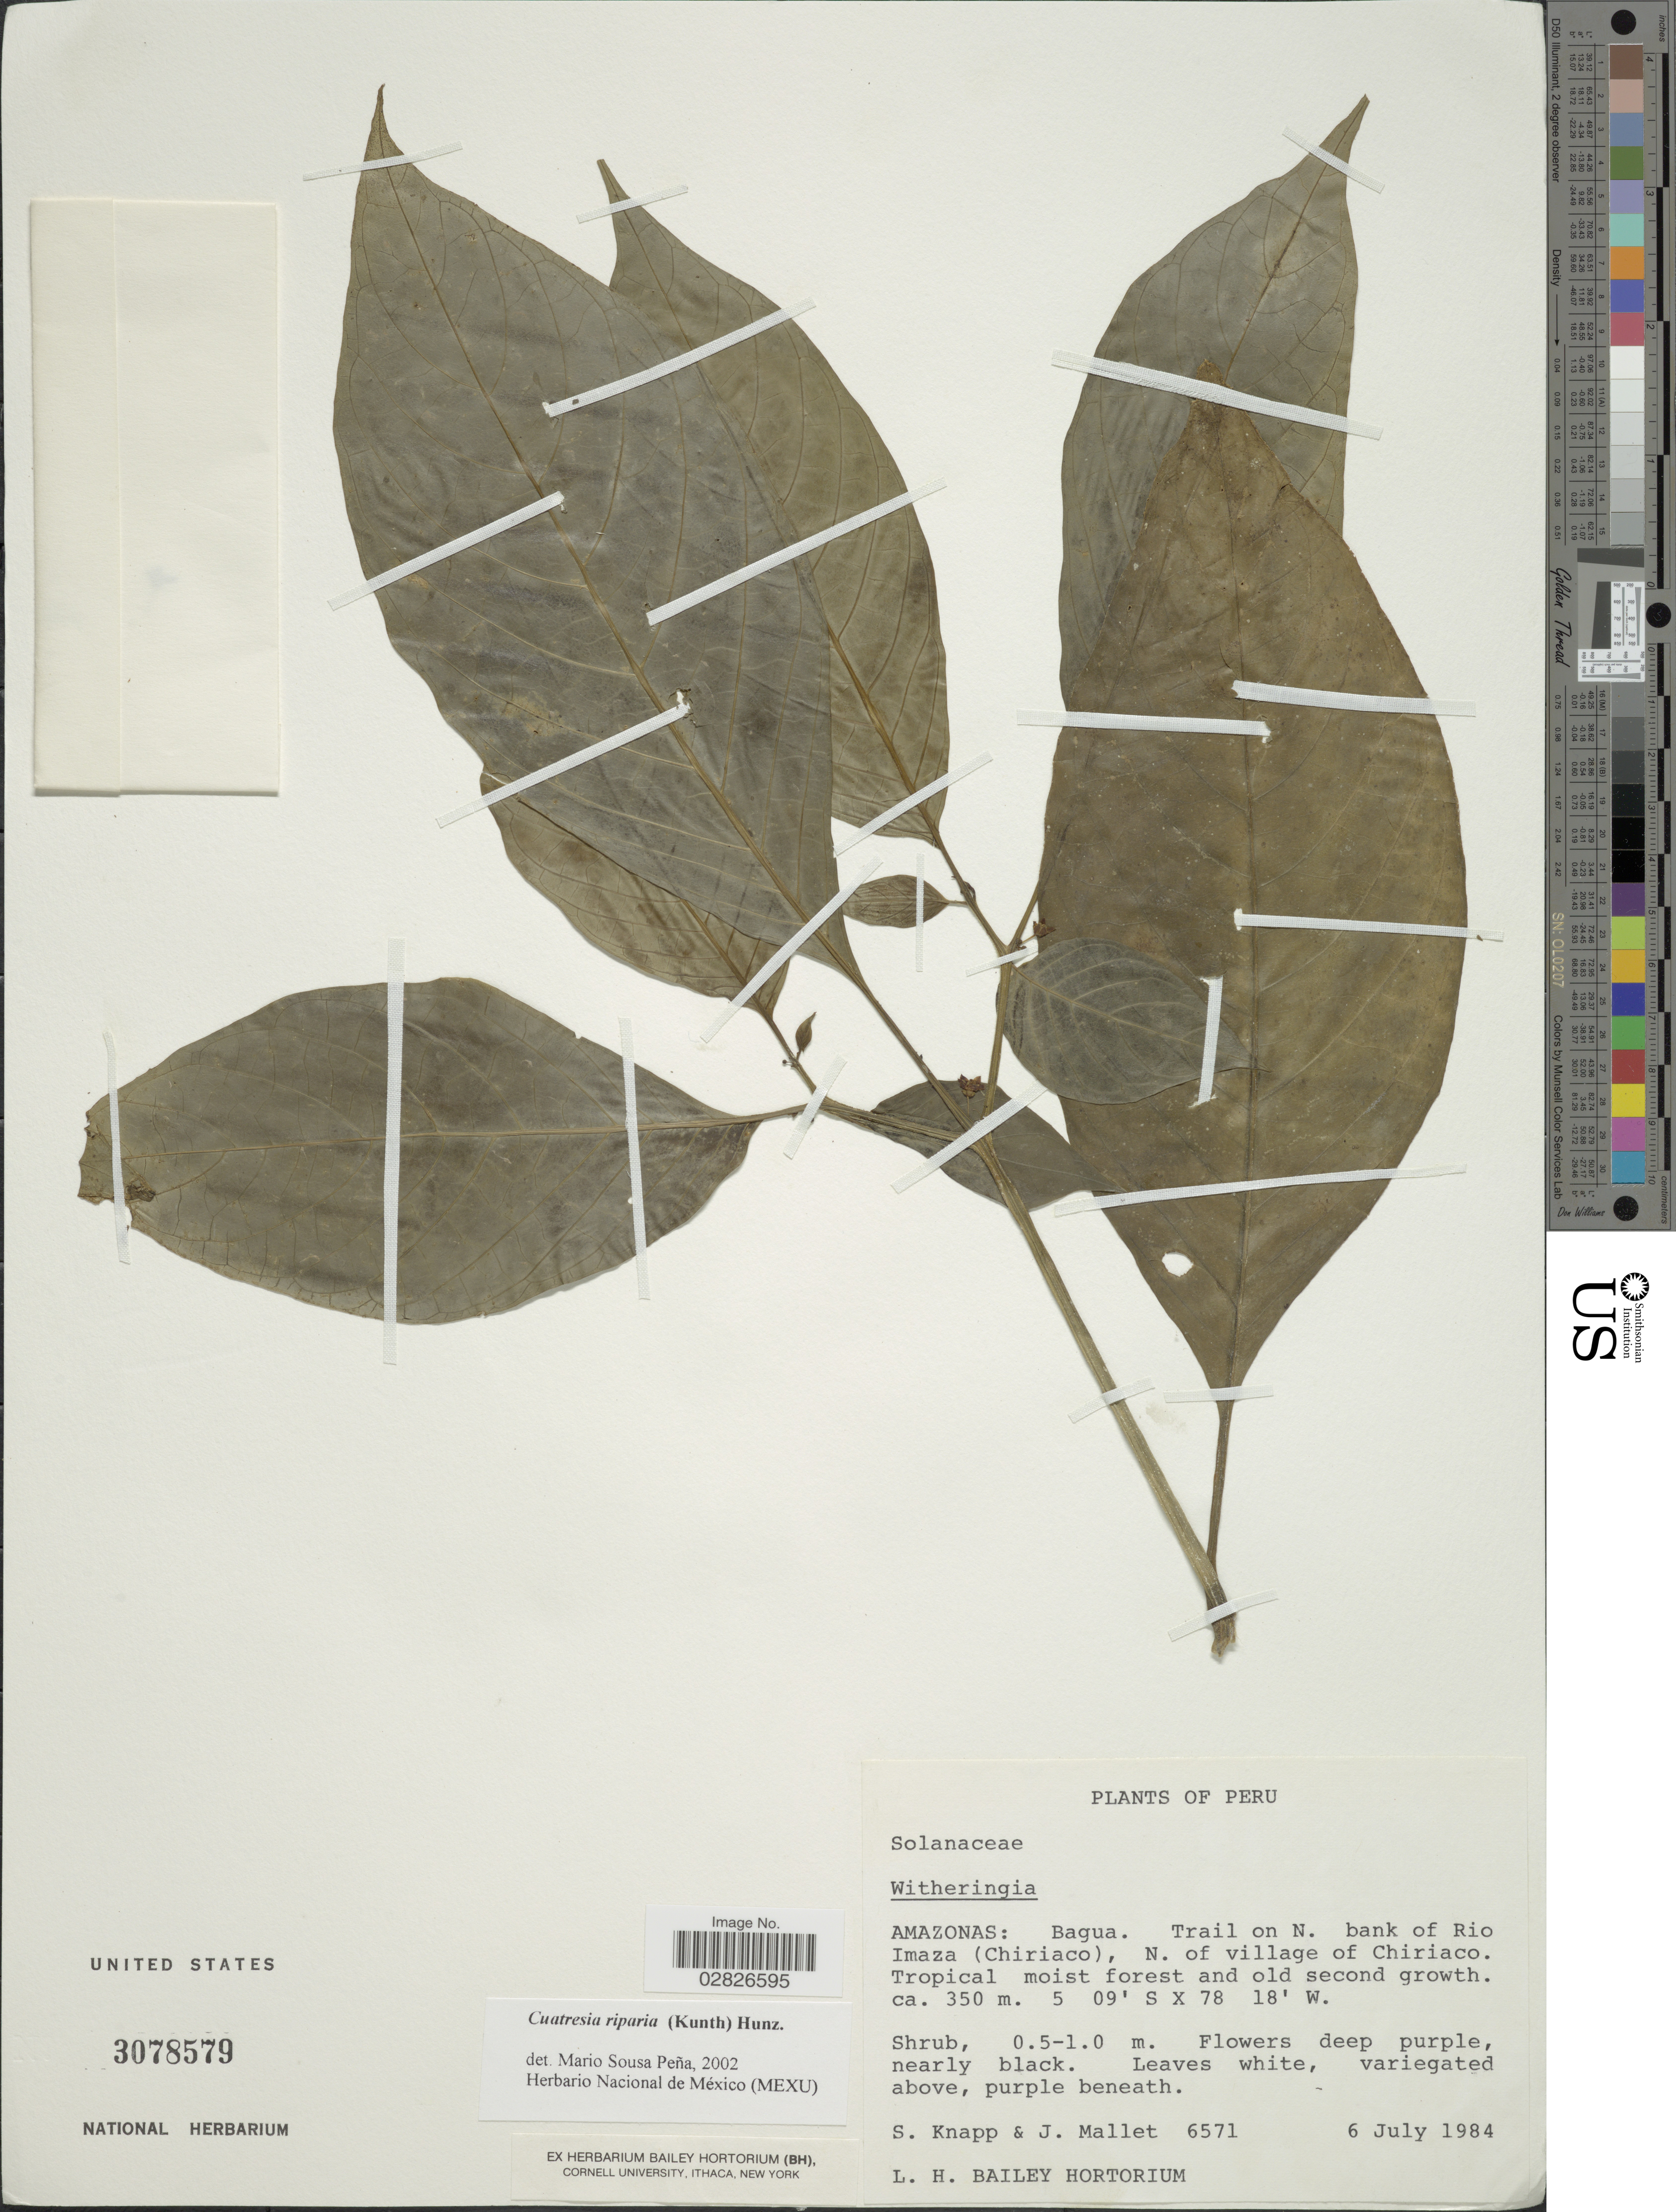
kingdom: Plantae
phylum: Tracheophyta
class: Magnoliopsida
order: Solanales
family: Solanaceae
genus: Cuatresia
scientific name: Cuatresia riparia var. riparia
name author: (Kunth) Hunz.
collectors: S. Knapp & J. Mallet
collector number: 6571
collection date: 1984-07-06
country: Peru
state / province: Amazonas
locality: Bagua, Trail on N. bank of Rio Imaza (Chiriaco), N. of village of Chiriaco.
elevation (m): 350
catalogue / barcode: US 3078579